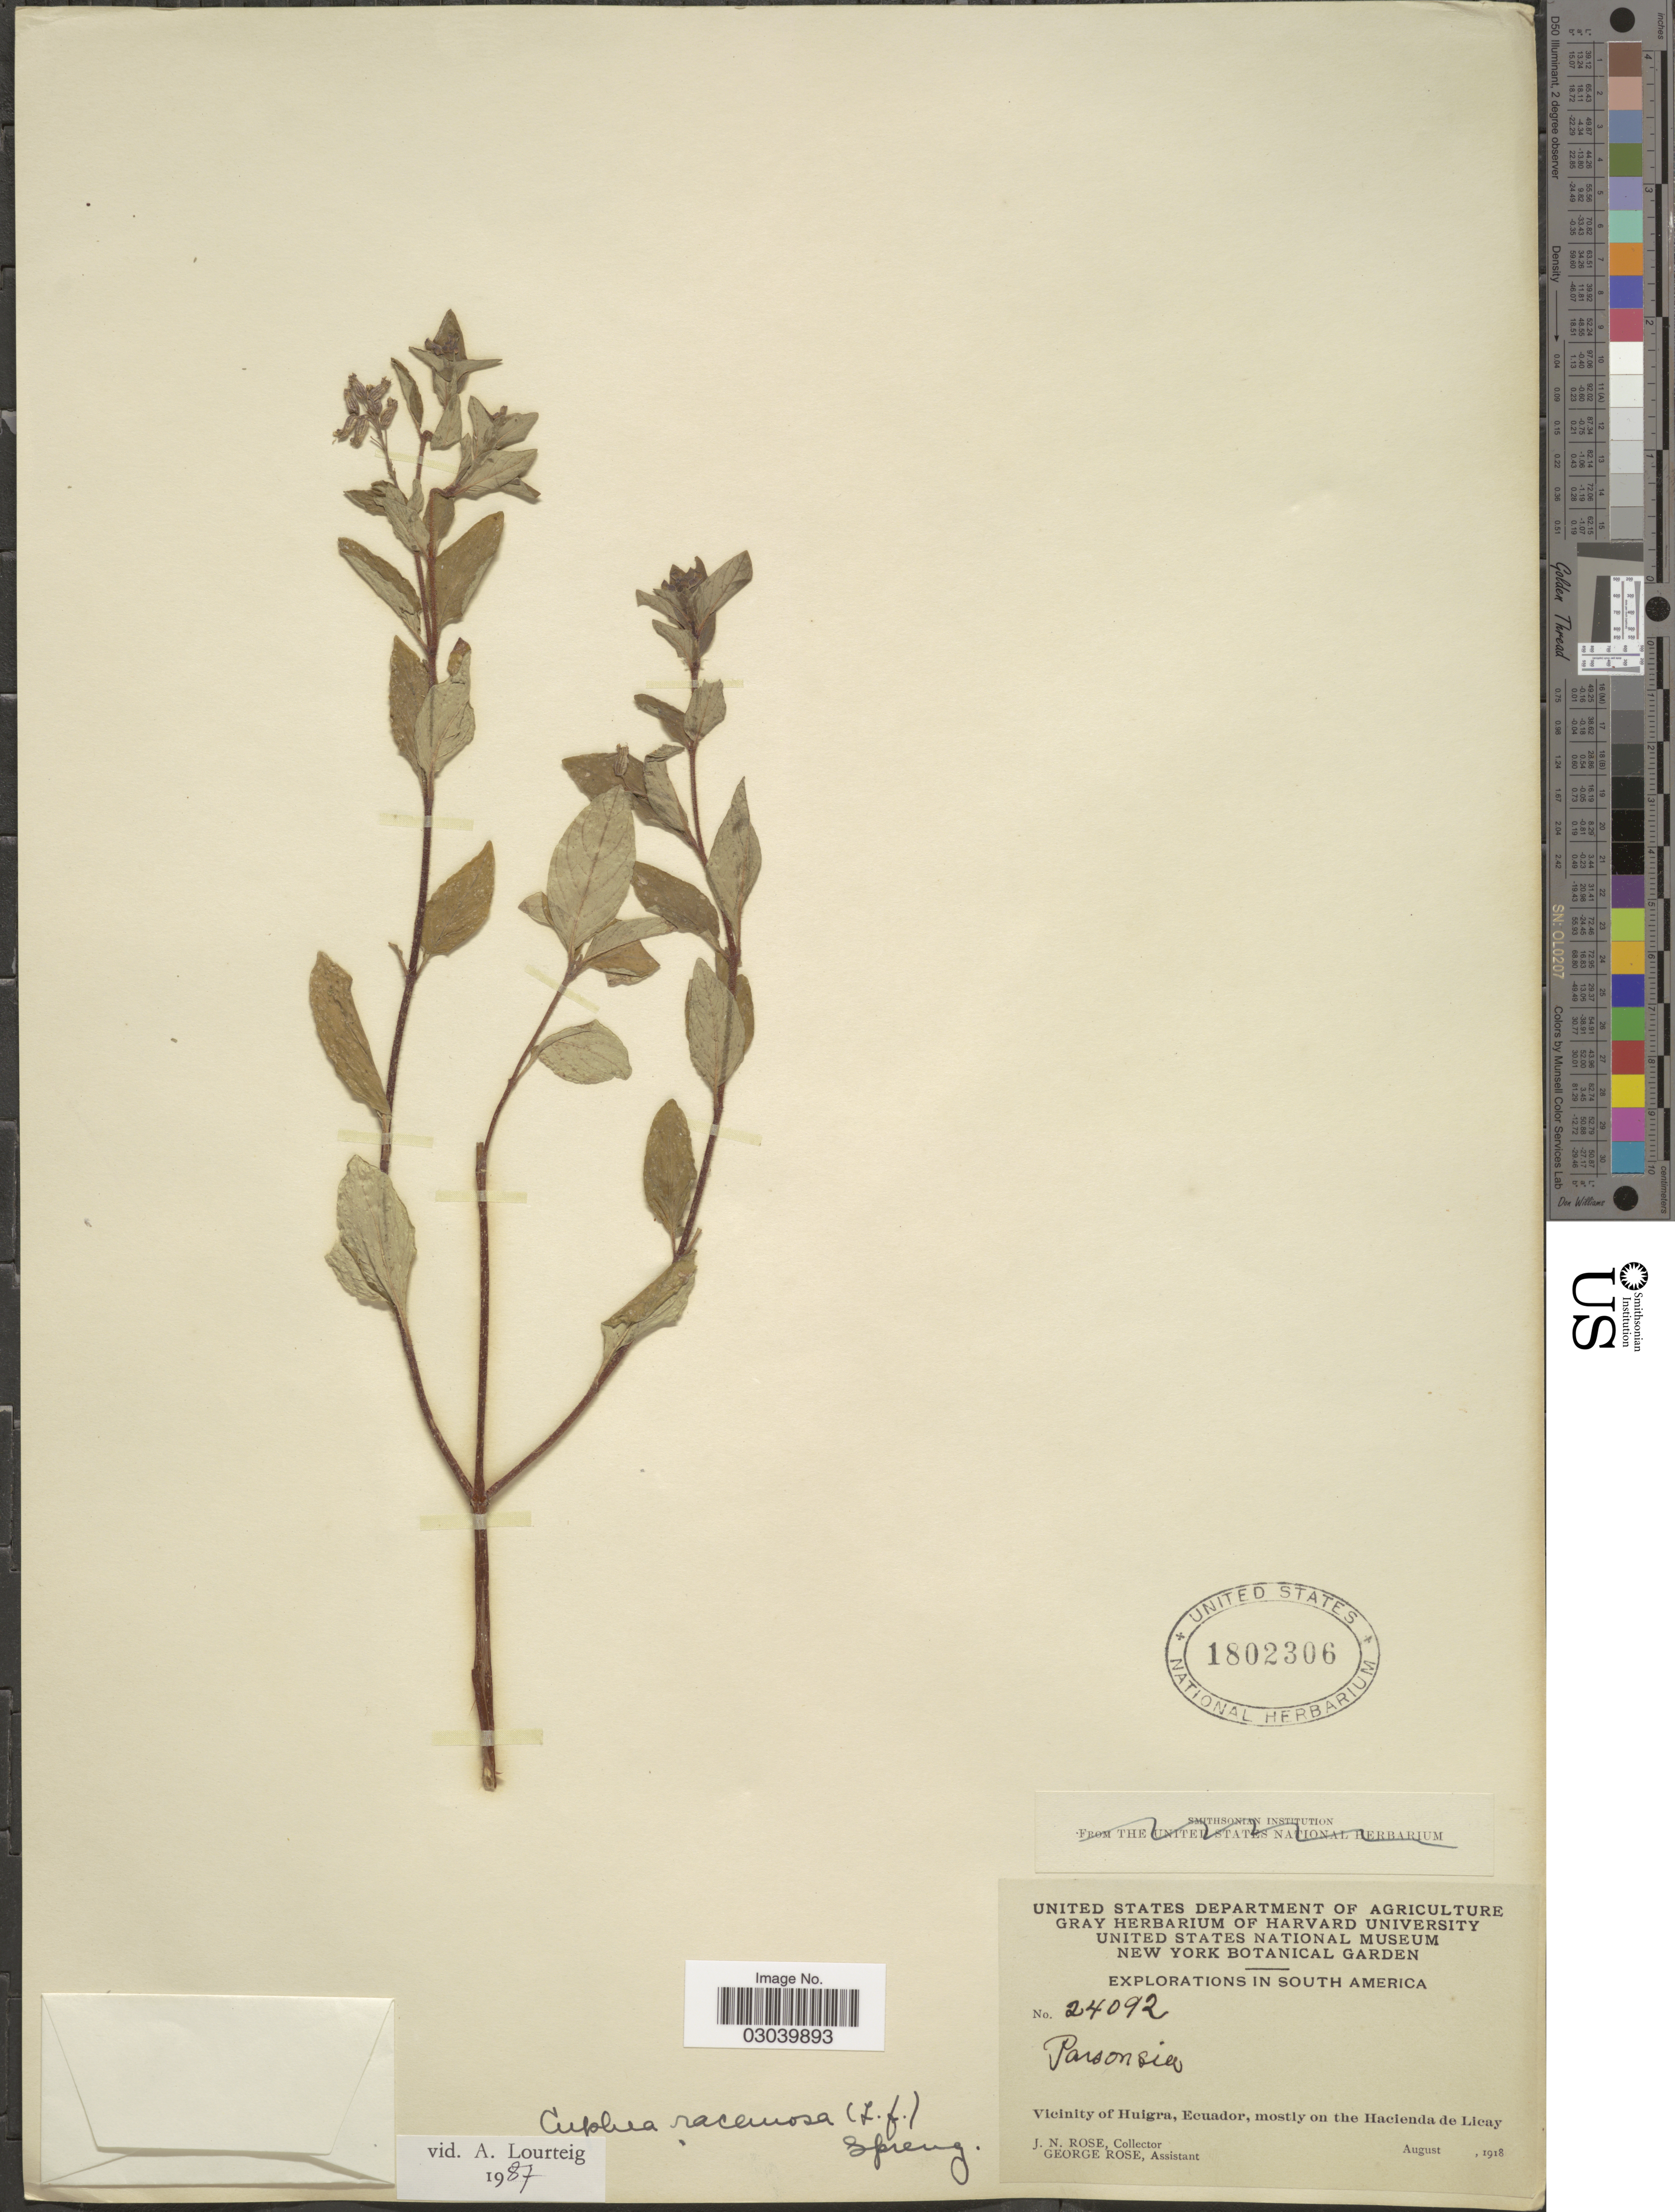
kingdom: Plantae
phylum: Tracheophyta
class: Magnoliopsida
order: Myrtales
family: Lythraceae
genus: Cuphea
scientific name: Cuphea racemosa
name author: (L. f.) Spreng.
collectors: J. N. Rose & G. Rose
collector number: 24092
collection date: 1918-08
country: Ecuador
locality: Vicinity of Huigra, Ecuador, mostly on the Hacienda de Licay.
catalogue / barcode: US 1802306